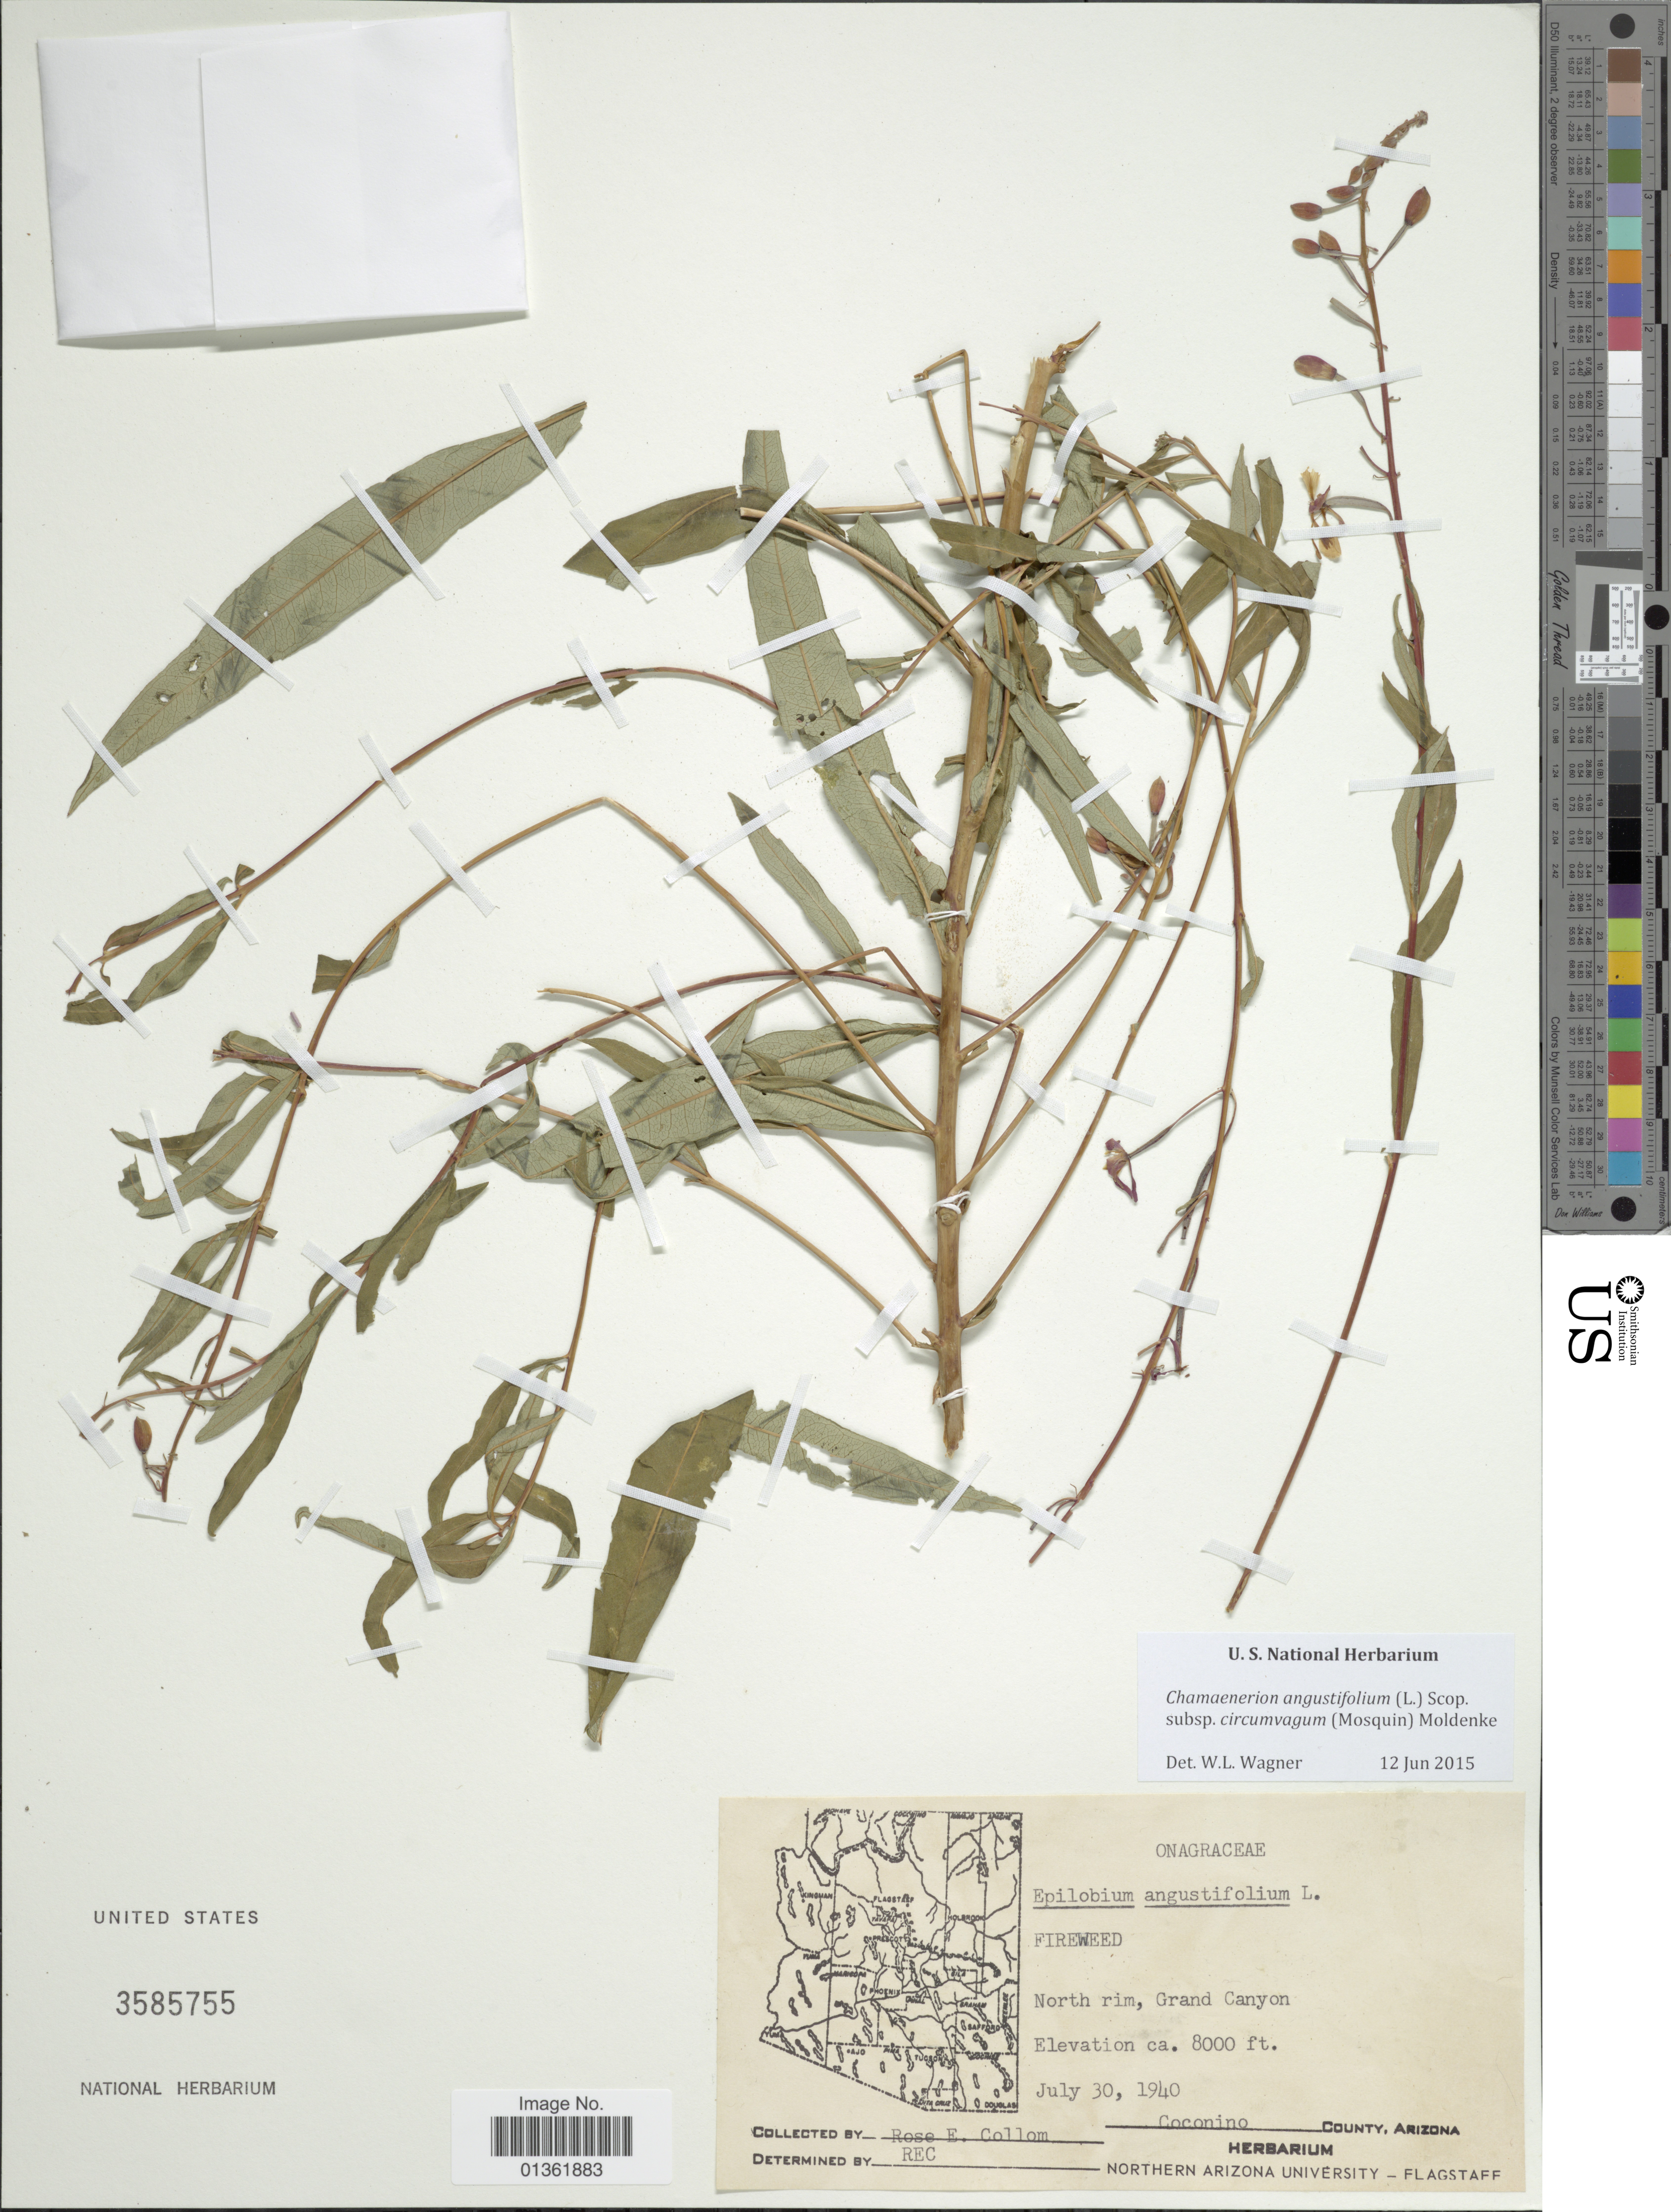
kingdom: Plantae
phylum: Tracheophyta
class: Magnoliopsida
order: Myrtales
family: Onagraceae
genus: Chamaenerion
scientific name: Chamaenerion angustifolium subsp. circumvagum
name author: (Mosquin) Moldenke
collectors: R. E. Collom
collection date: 1940-07-30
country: United States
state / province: Arizona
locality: North rim, Grand Canyon. Coconino County.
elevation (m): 2438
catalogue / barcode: US 3585755